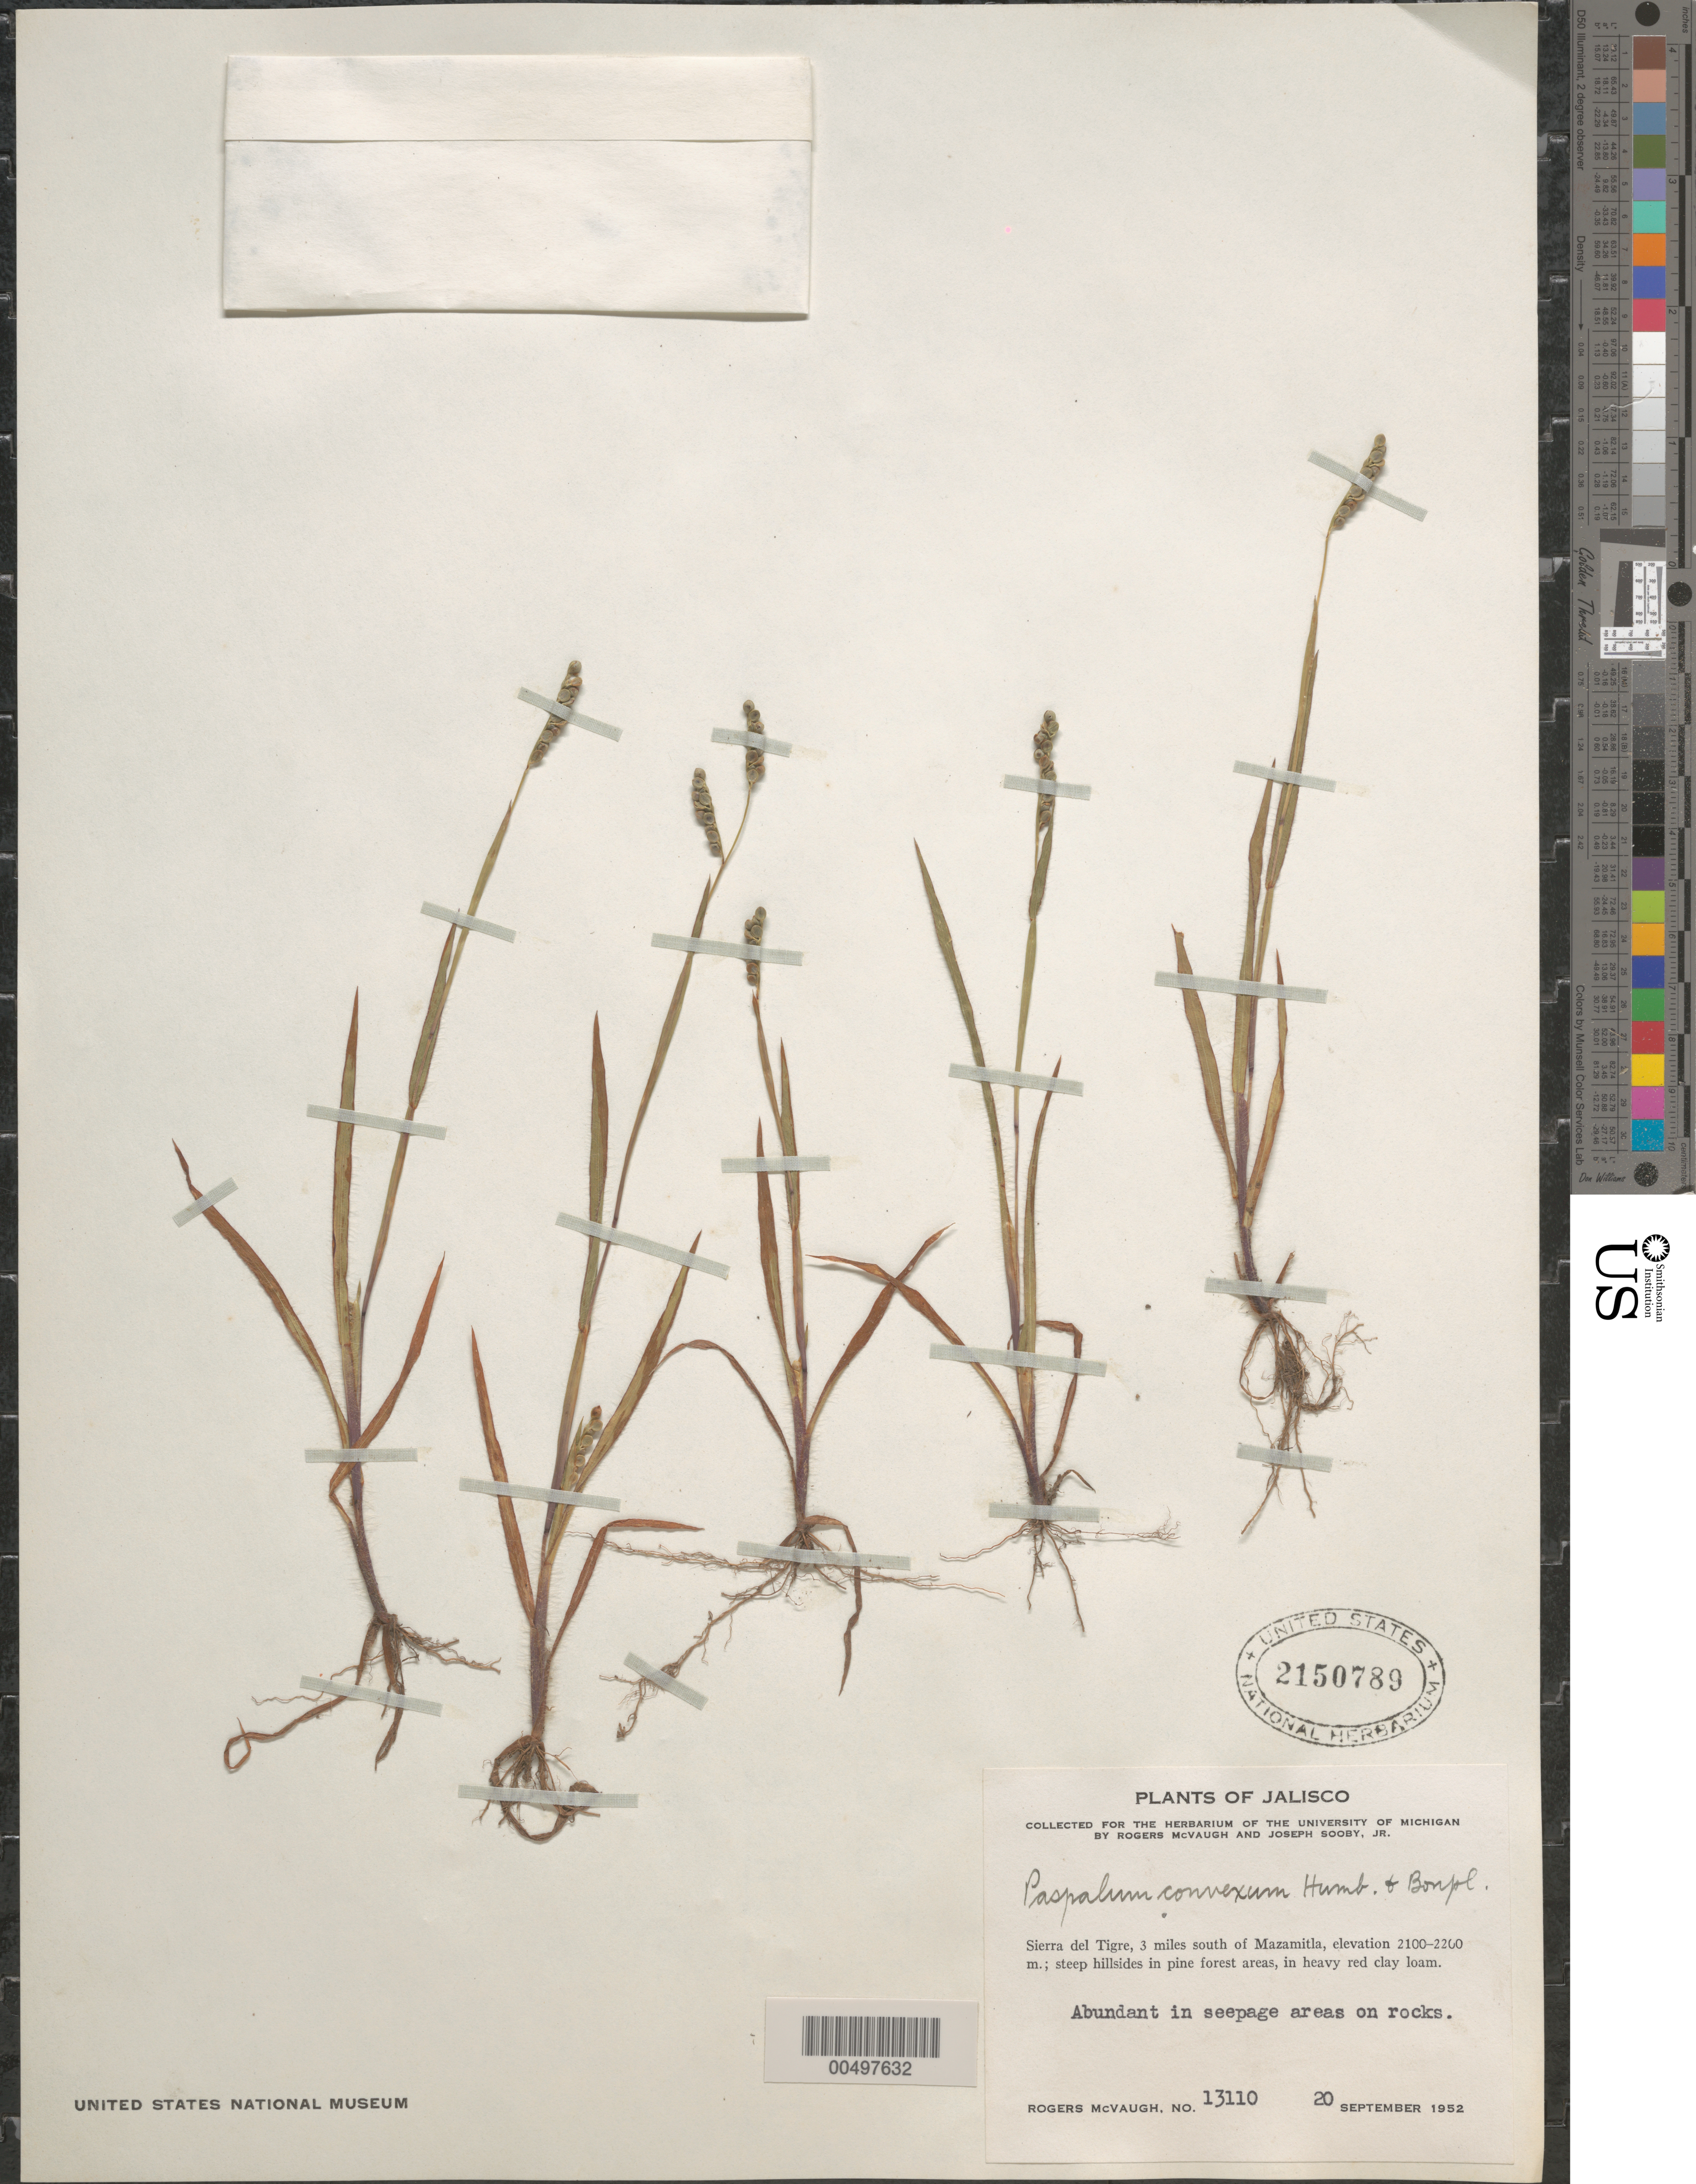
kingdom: Plantae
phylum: Tracheophyta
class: Liliopsida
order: Poales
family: Poaceae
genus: Paspalum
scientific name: Paspalum convexum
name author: Humb. & Bonpl. ex Flüggé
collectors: R. McVaugh & J. Sooby Jr.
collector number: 13110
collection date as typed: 20 Sep 1952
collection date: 1952-09-20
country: Mexico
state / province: Jalisco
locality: Sierra del Tigre, 3 mi S of Mazamitla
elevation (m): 2100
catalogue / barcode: US 2150789